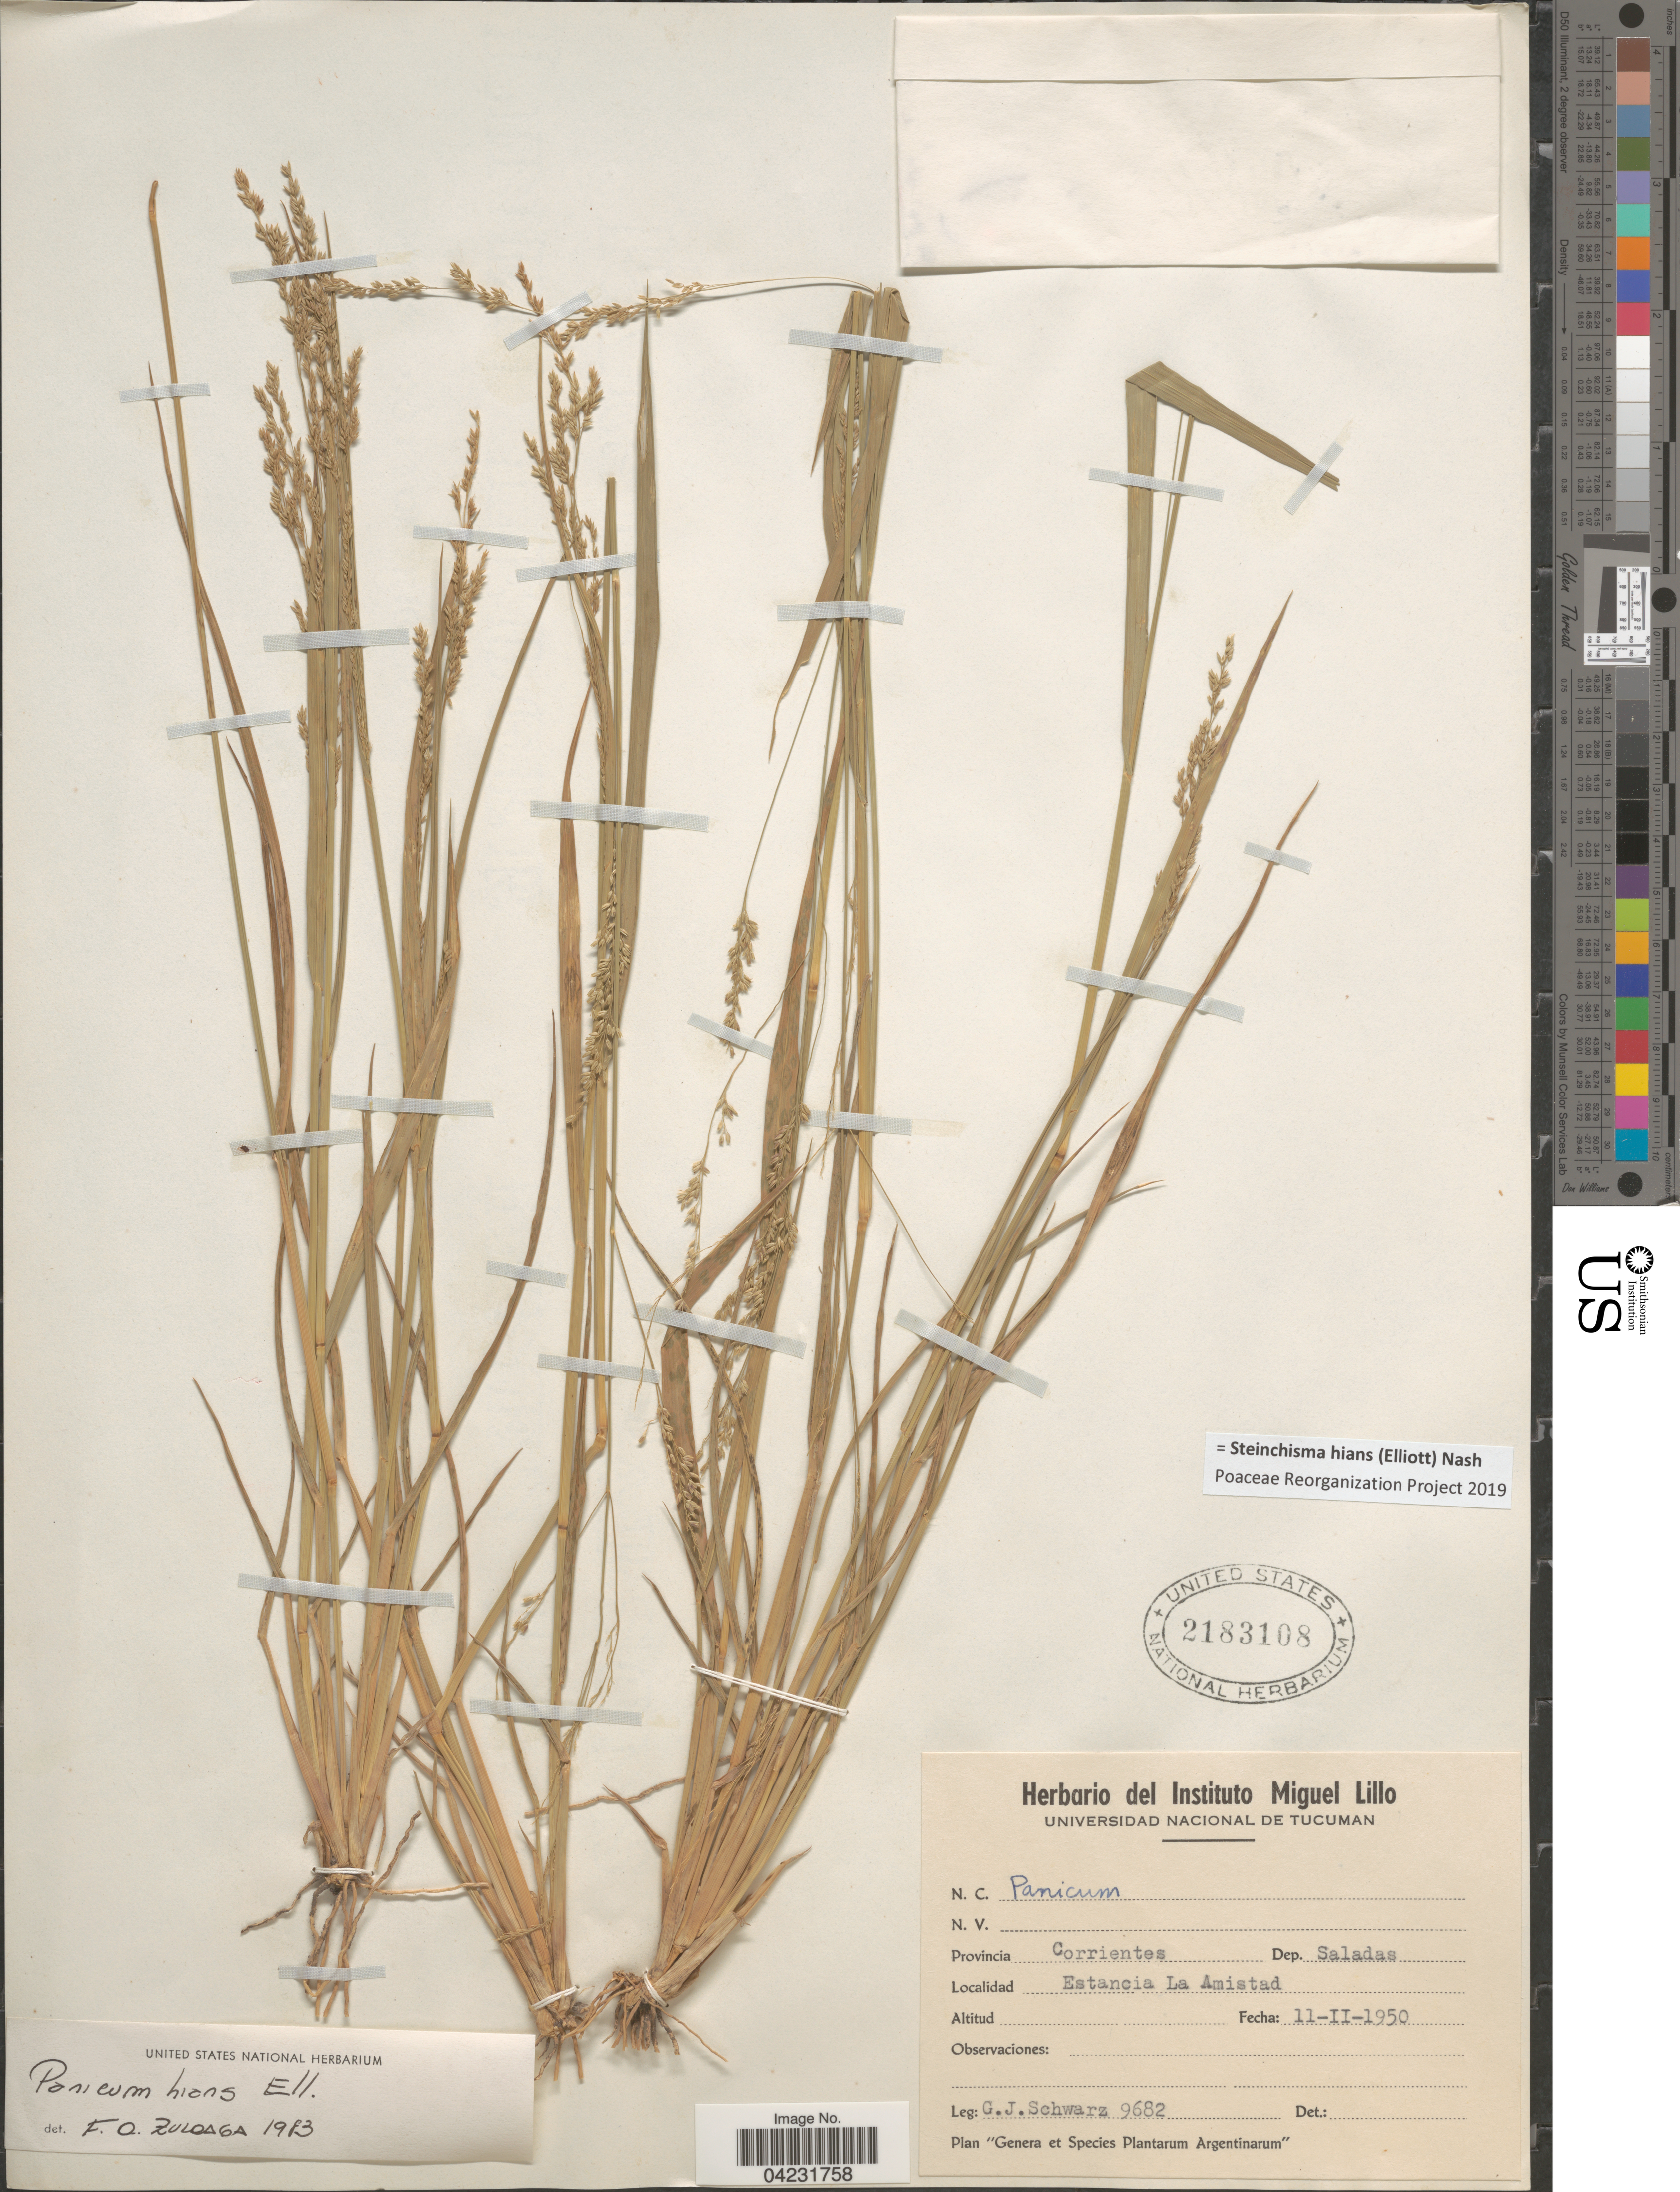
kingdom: Plantae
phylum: Tracheophyta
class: Liliopsida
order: Poales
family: Poaceae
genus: Steinchisma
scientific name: Steinchisma hians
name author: (Elliott) Nash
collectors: G. J. Schwarz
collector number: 9682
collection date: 1950-02-11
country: Argentina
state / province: Corrientes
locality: Dep. Saladas. Estancia La Amistad.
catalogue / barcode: US 2183108